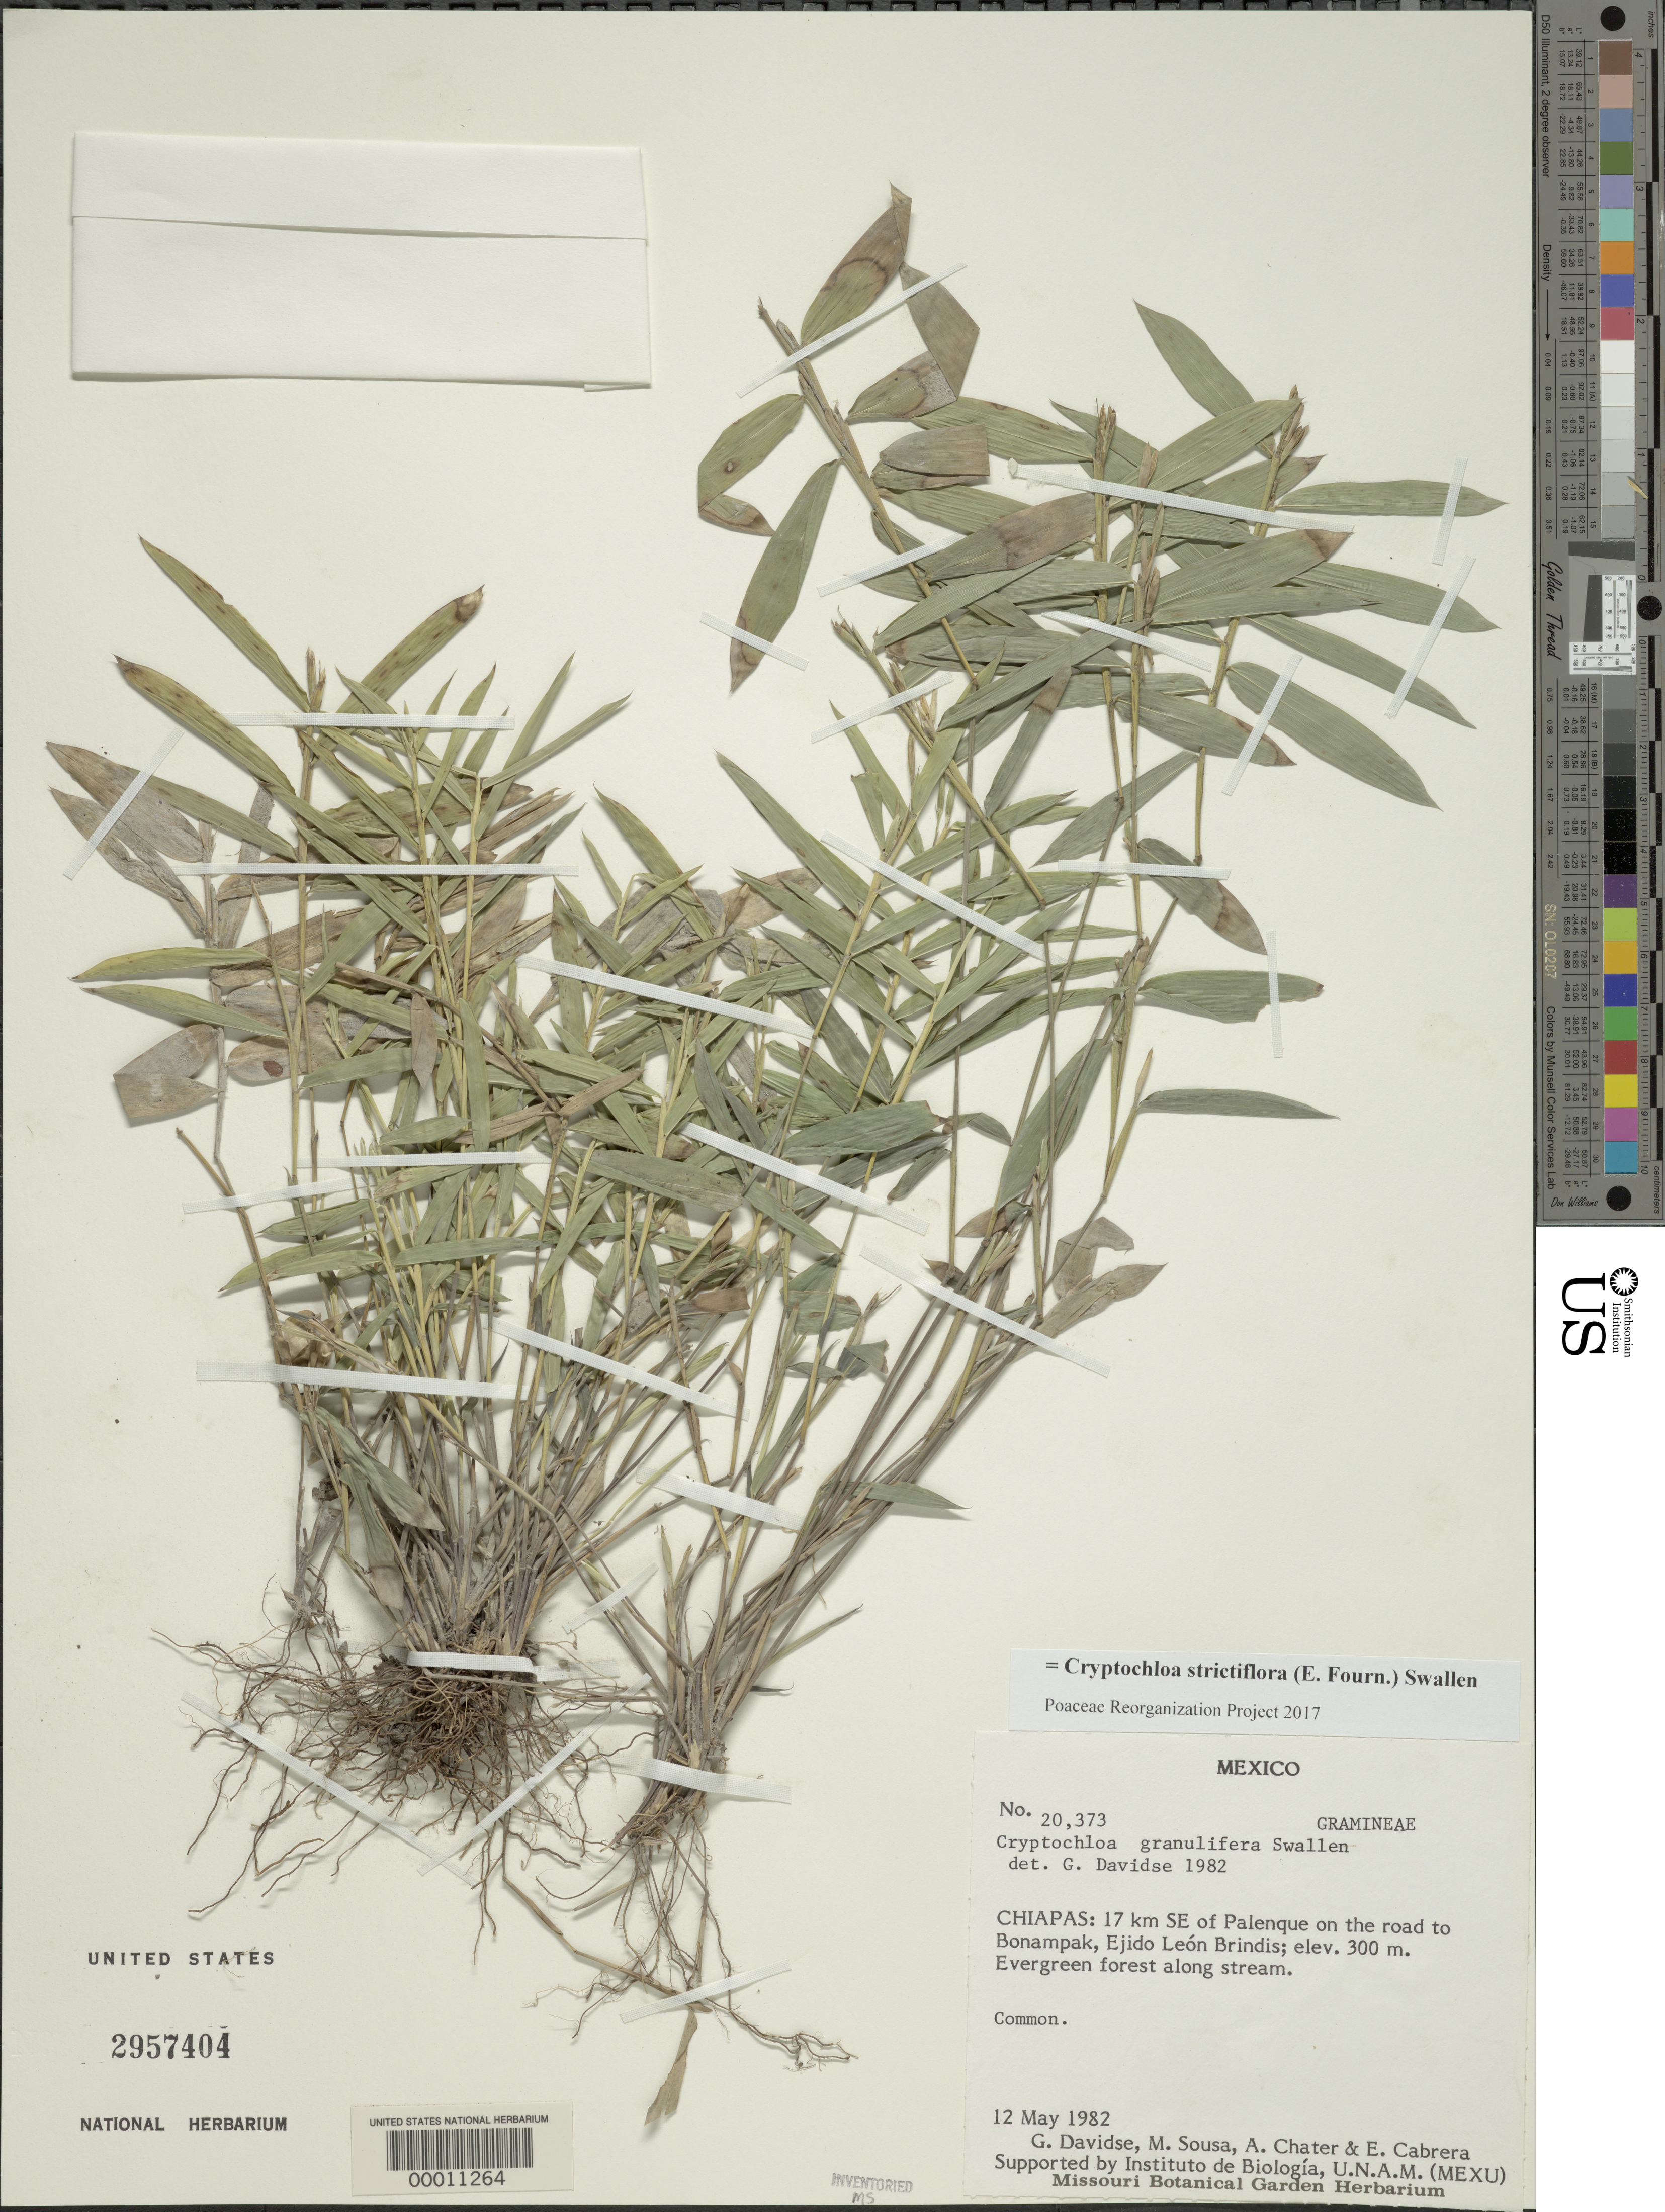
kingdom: Plantae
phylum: Tracheophyta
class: Liliopsida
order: Poales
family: Poaceae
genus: Cryptochloa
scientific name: Cryptochloa strictiflora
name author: (E. Fourn.) Swallen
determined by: Poaceae Reorganization Project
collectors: G. Davidse, M. Sousa S., A. O. Chater & E. Cabrera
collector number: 20373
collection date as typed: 12 May 1982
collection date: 1982-05-12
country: Mexico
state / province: Chiapas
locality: Palenque, Bonampak, Ejido Leon Brindis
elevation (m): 300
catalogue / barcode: US 2957404